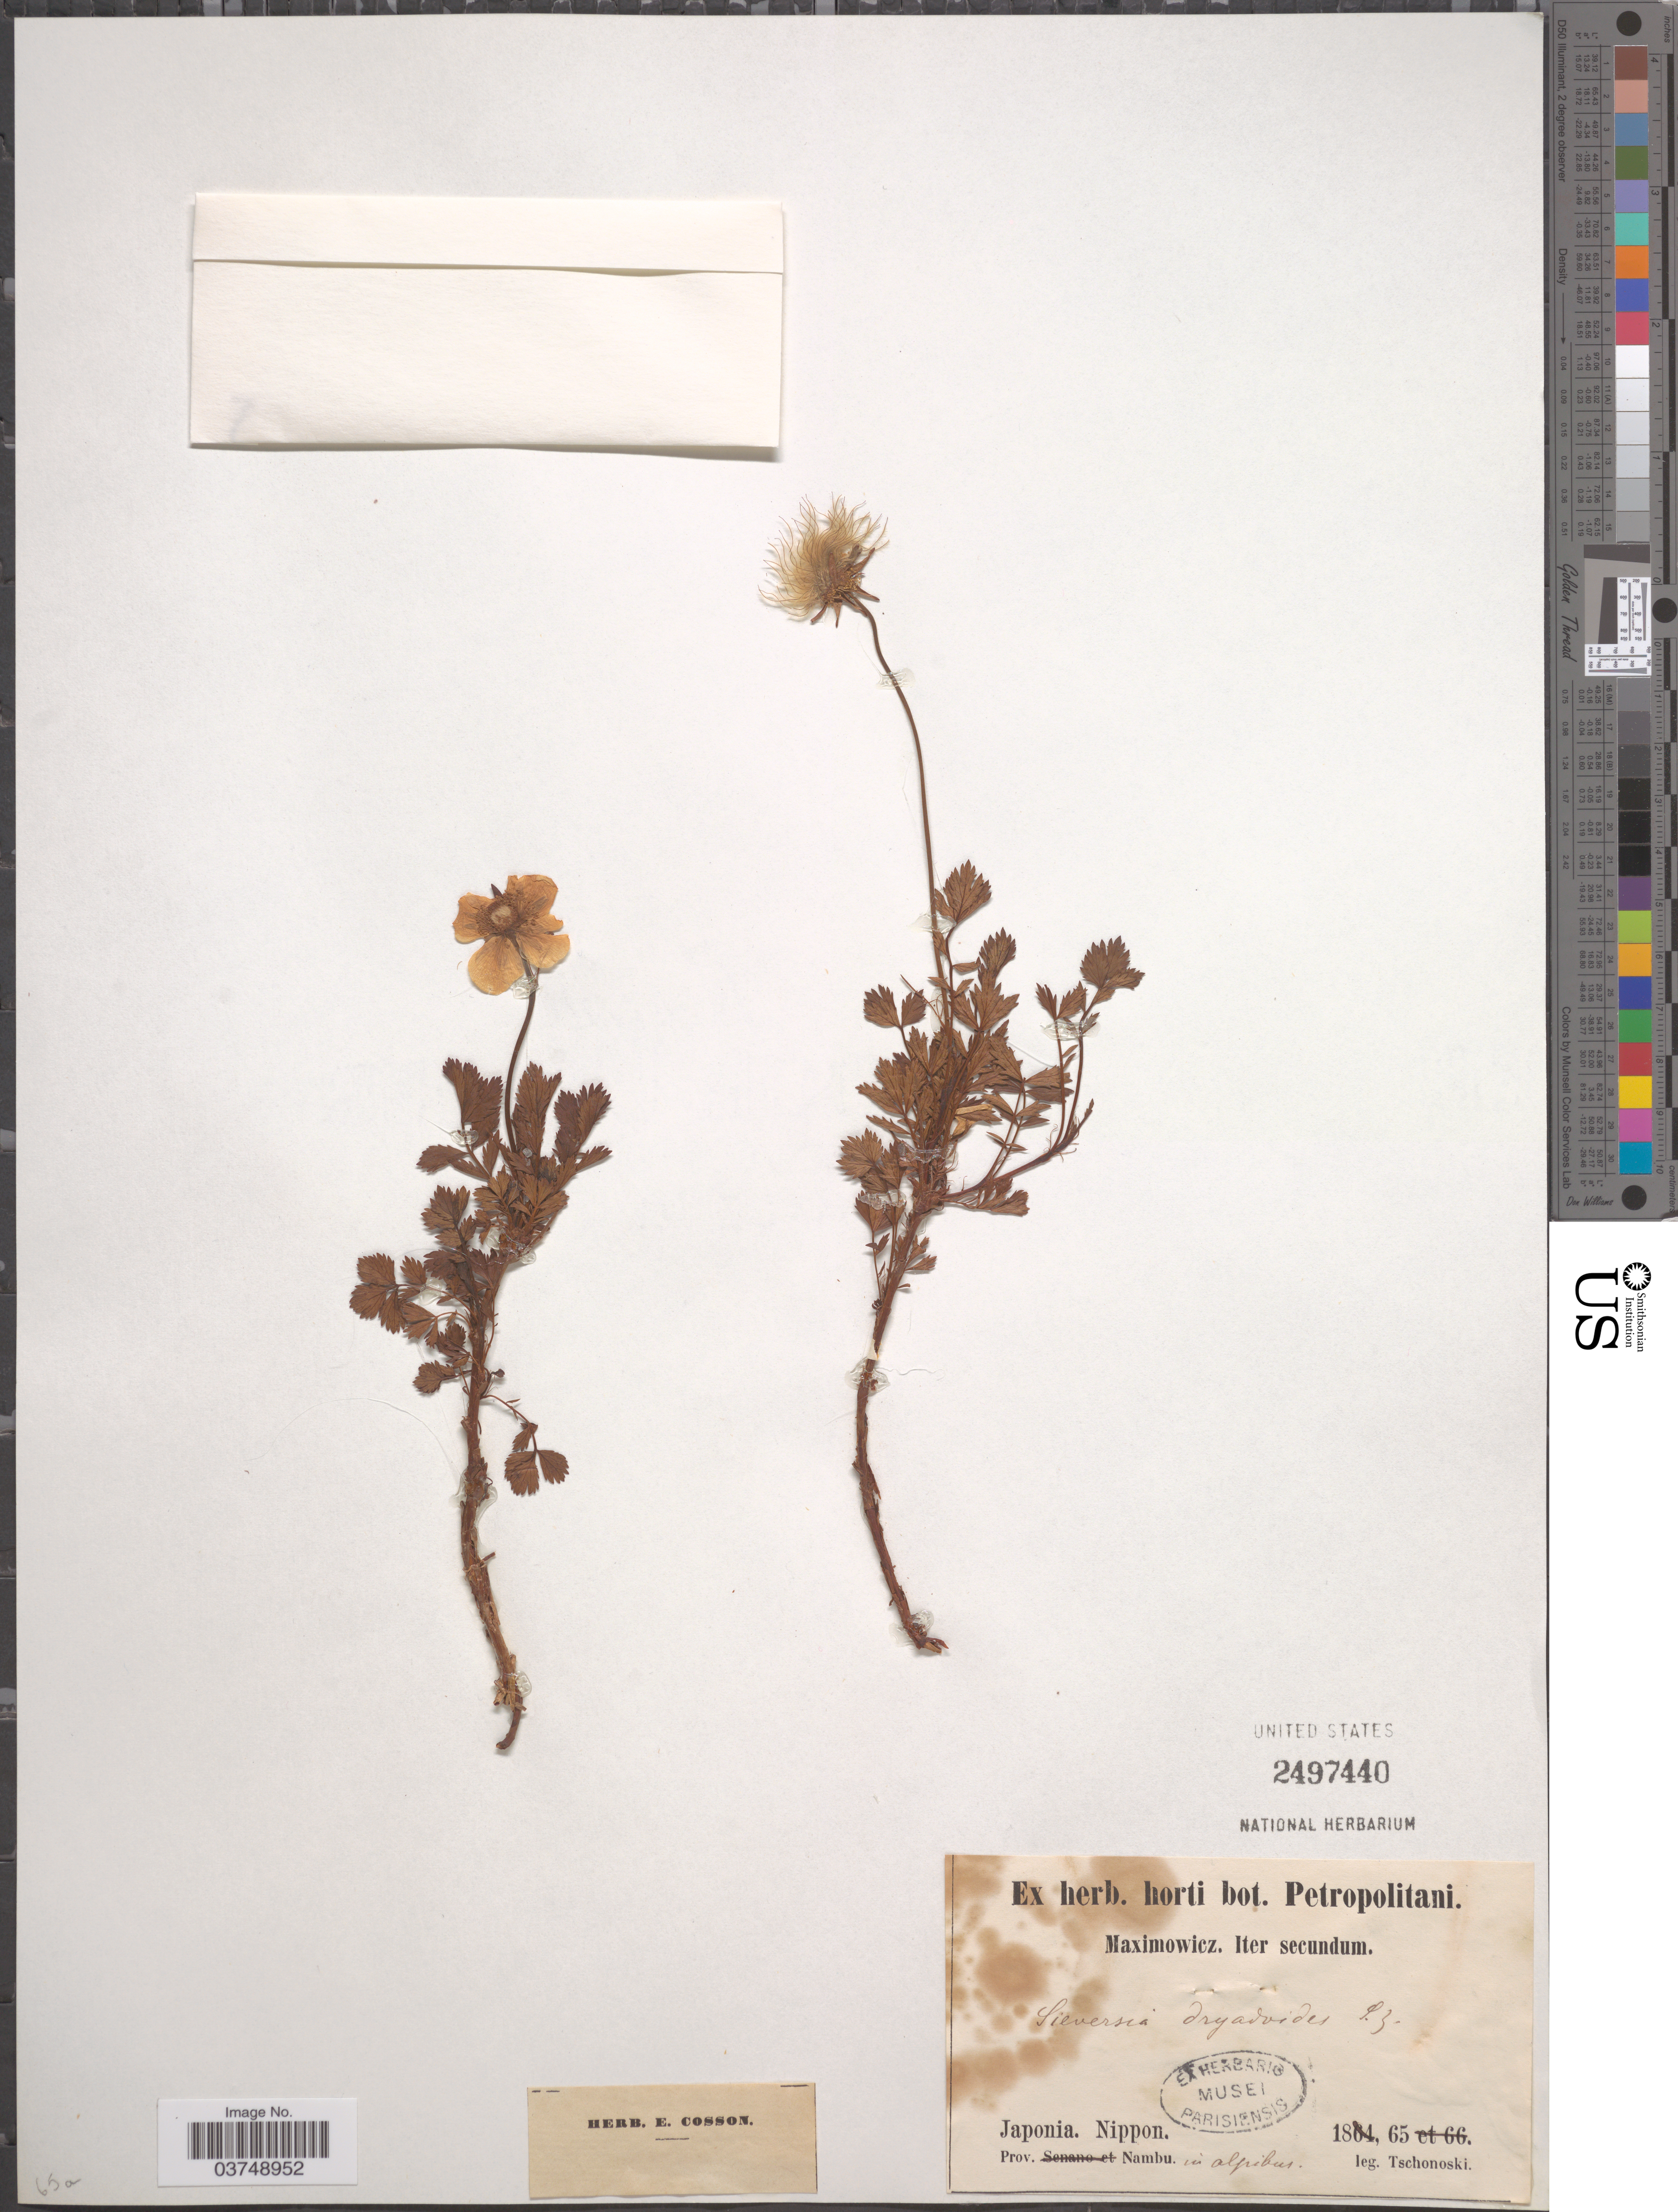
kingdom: Plantae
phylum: Tracheophyta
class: Magnoliopsida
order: Rosales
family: Rosaceae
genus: Sieversia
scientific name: Sieversia pentapetala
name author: (L.) Greene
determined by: Strong, Mark T., (BOT), Smithsonian Institution - National Museum of Natural History (UNITED STATES)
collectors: -. Tschonoski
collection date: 1865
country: Japan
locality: Nippon. Prov. Nambu. In alpibus.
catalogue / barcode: US 2497440